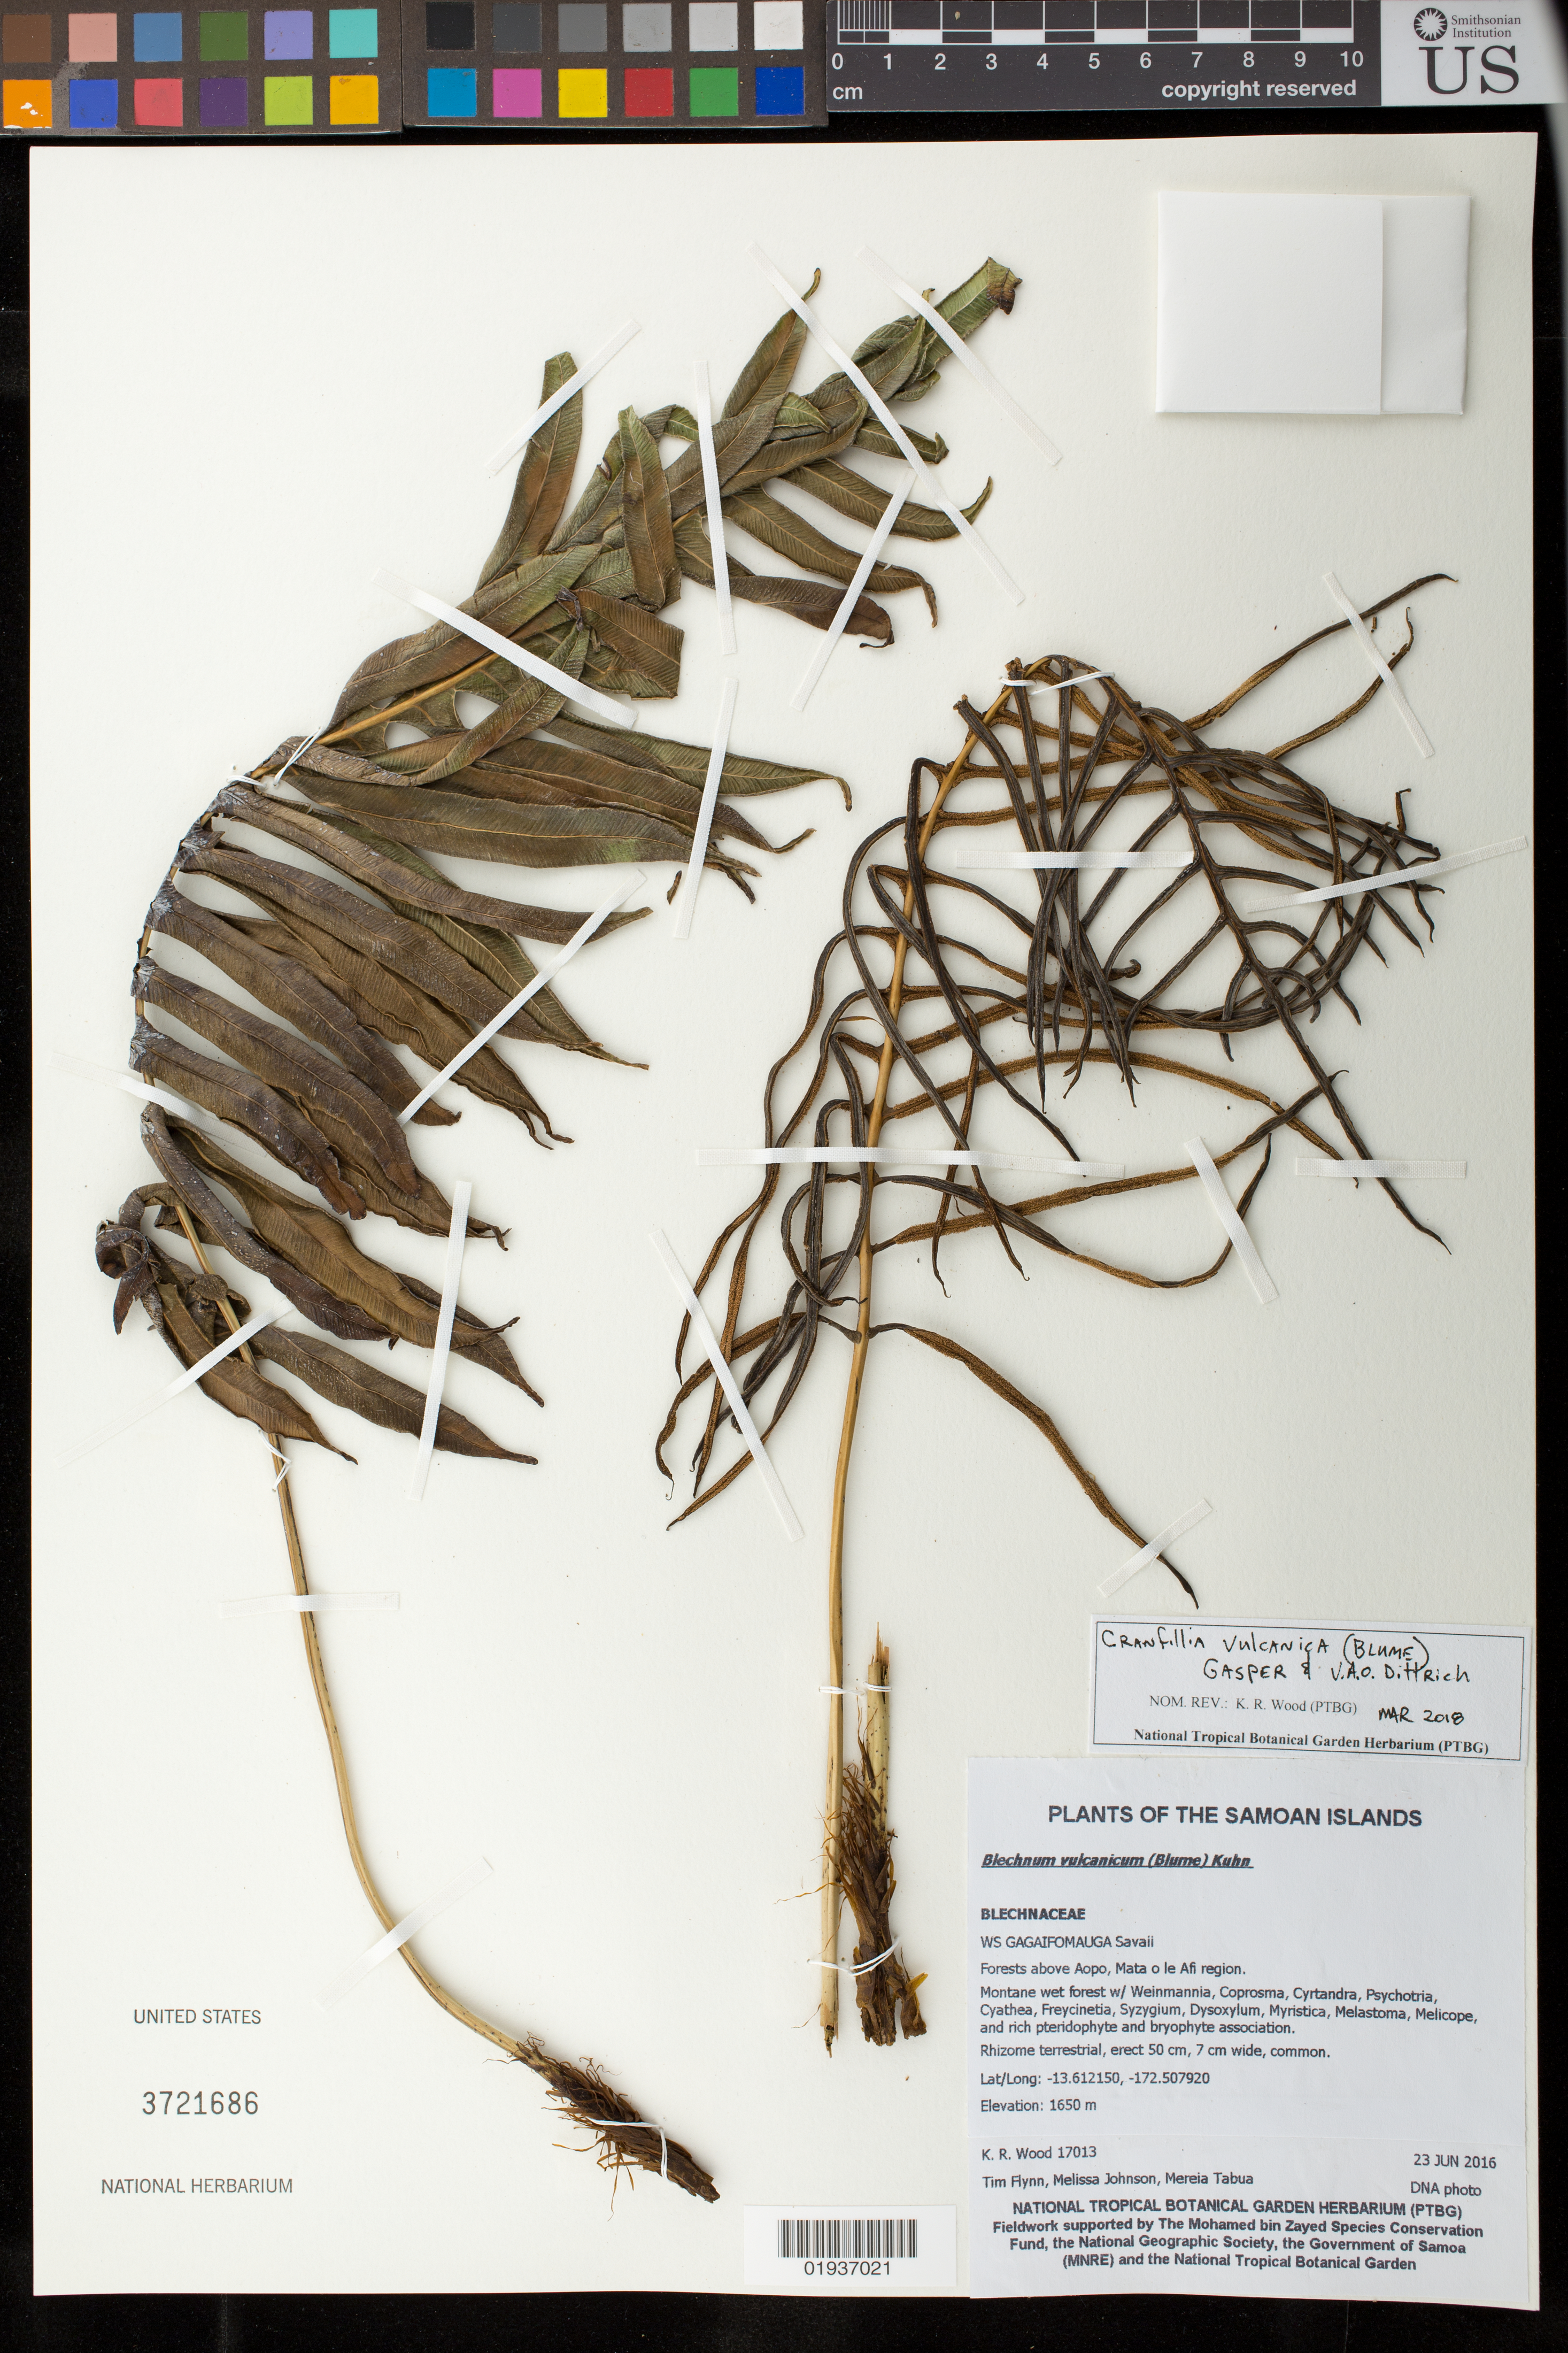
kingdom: Plantae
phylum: Tracheophyta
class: Polypodiopsida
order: Polypodiales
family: Blechnaceae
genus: Blechnum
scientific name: Blechnum vulcanicum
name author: (Blume) Kuhn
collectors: K. R. Wood, T. W. Flynn, M. Johnson & M. Tabua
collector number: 17013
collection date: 2016-06-23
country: Samoa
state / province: Gagaifomauga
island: Savai'i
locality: Savaii, Forests above Aopo, Mata o le Afi region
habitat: Montane wet forest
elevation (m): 1650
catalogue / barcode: US 3721686